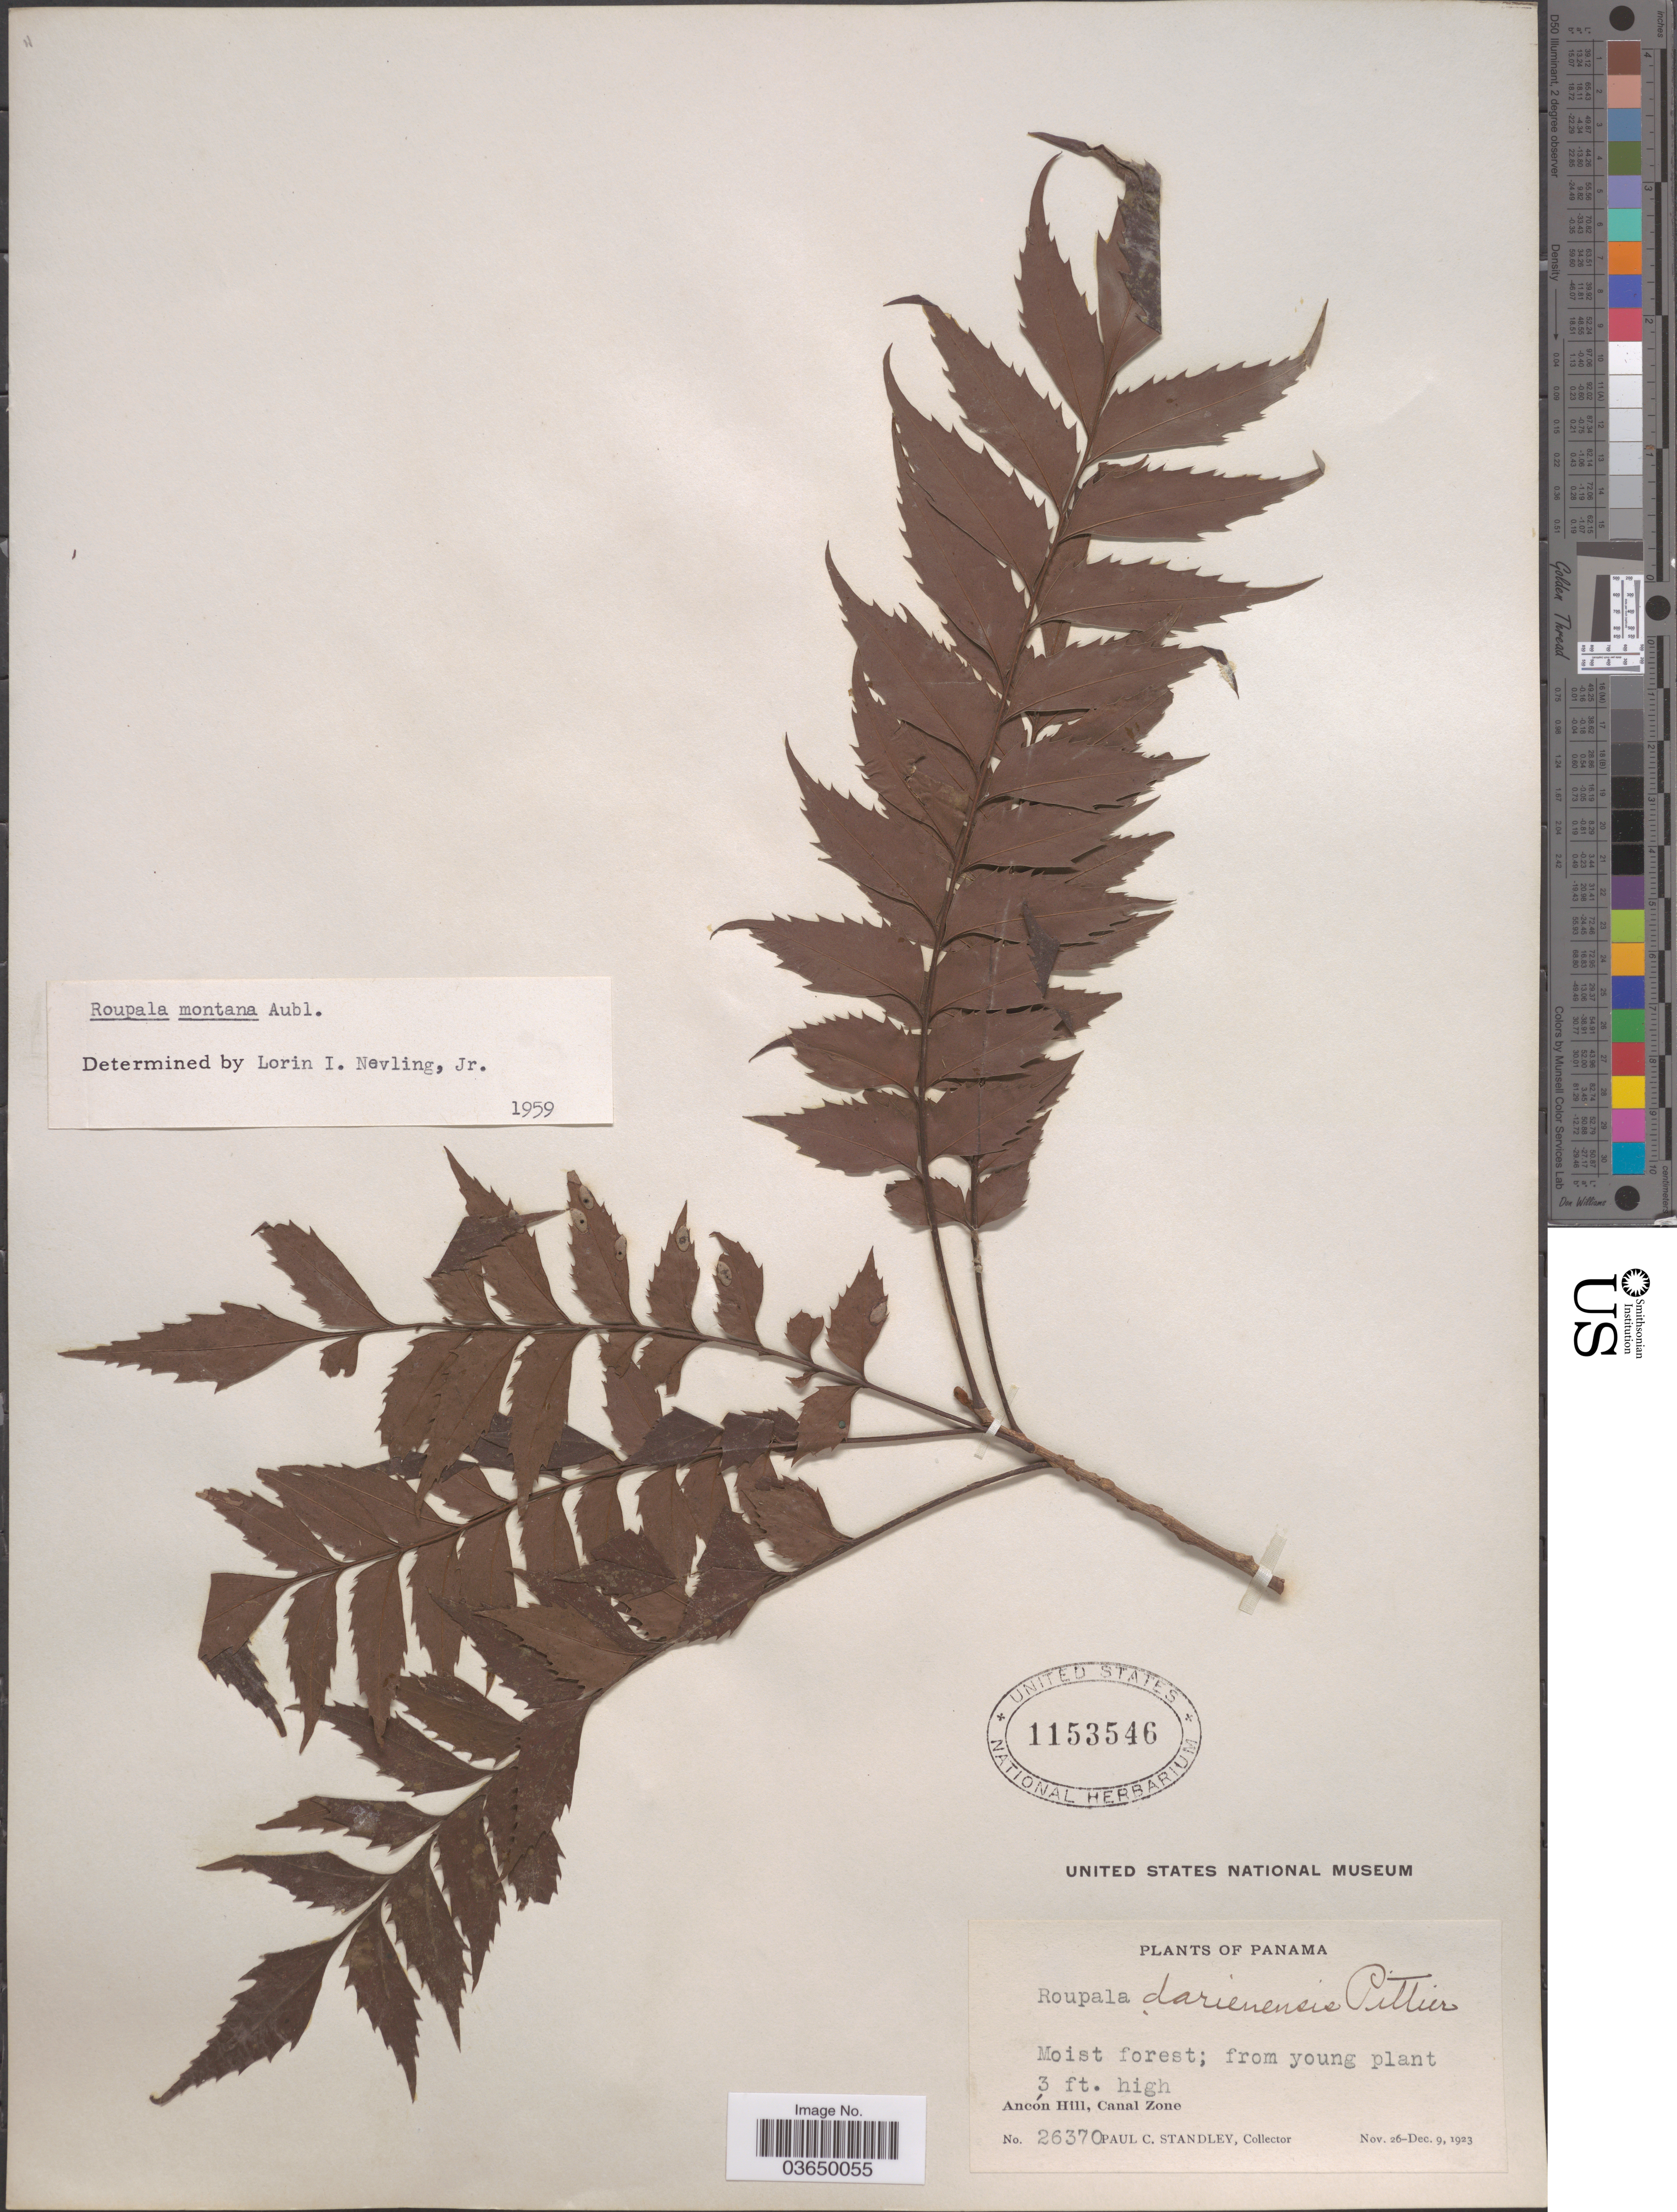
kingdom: Plantae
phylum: Tracheophyta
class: Magnoliopsida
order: Proteales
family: Proteaceae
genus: Roupala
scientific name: Roupala montana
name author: Aubl.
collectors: P. C. Standley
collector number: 26370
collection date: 1923-11-26/1923-12-09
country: Panama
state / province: Colón / Panamá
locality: Ancón Hill, Canal Zone.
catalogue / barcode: US 1153546